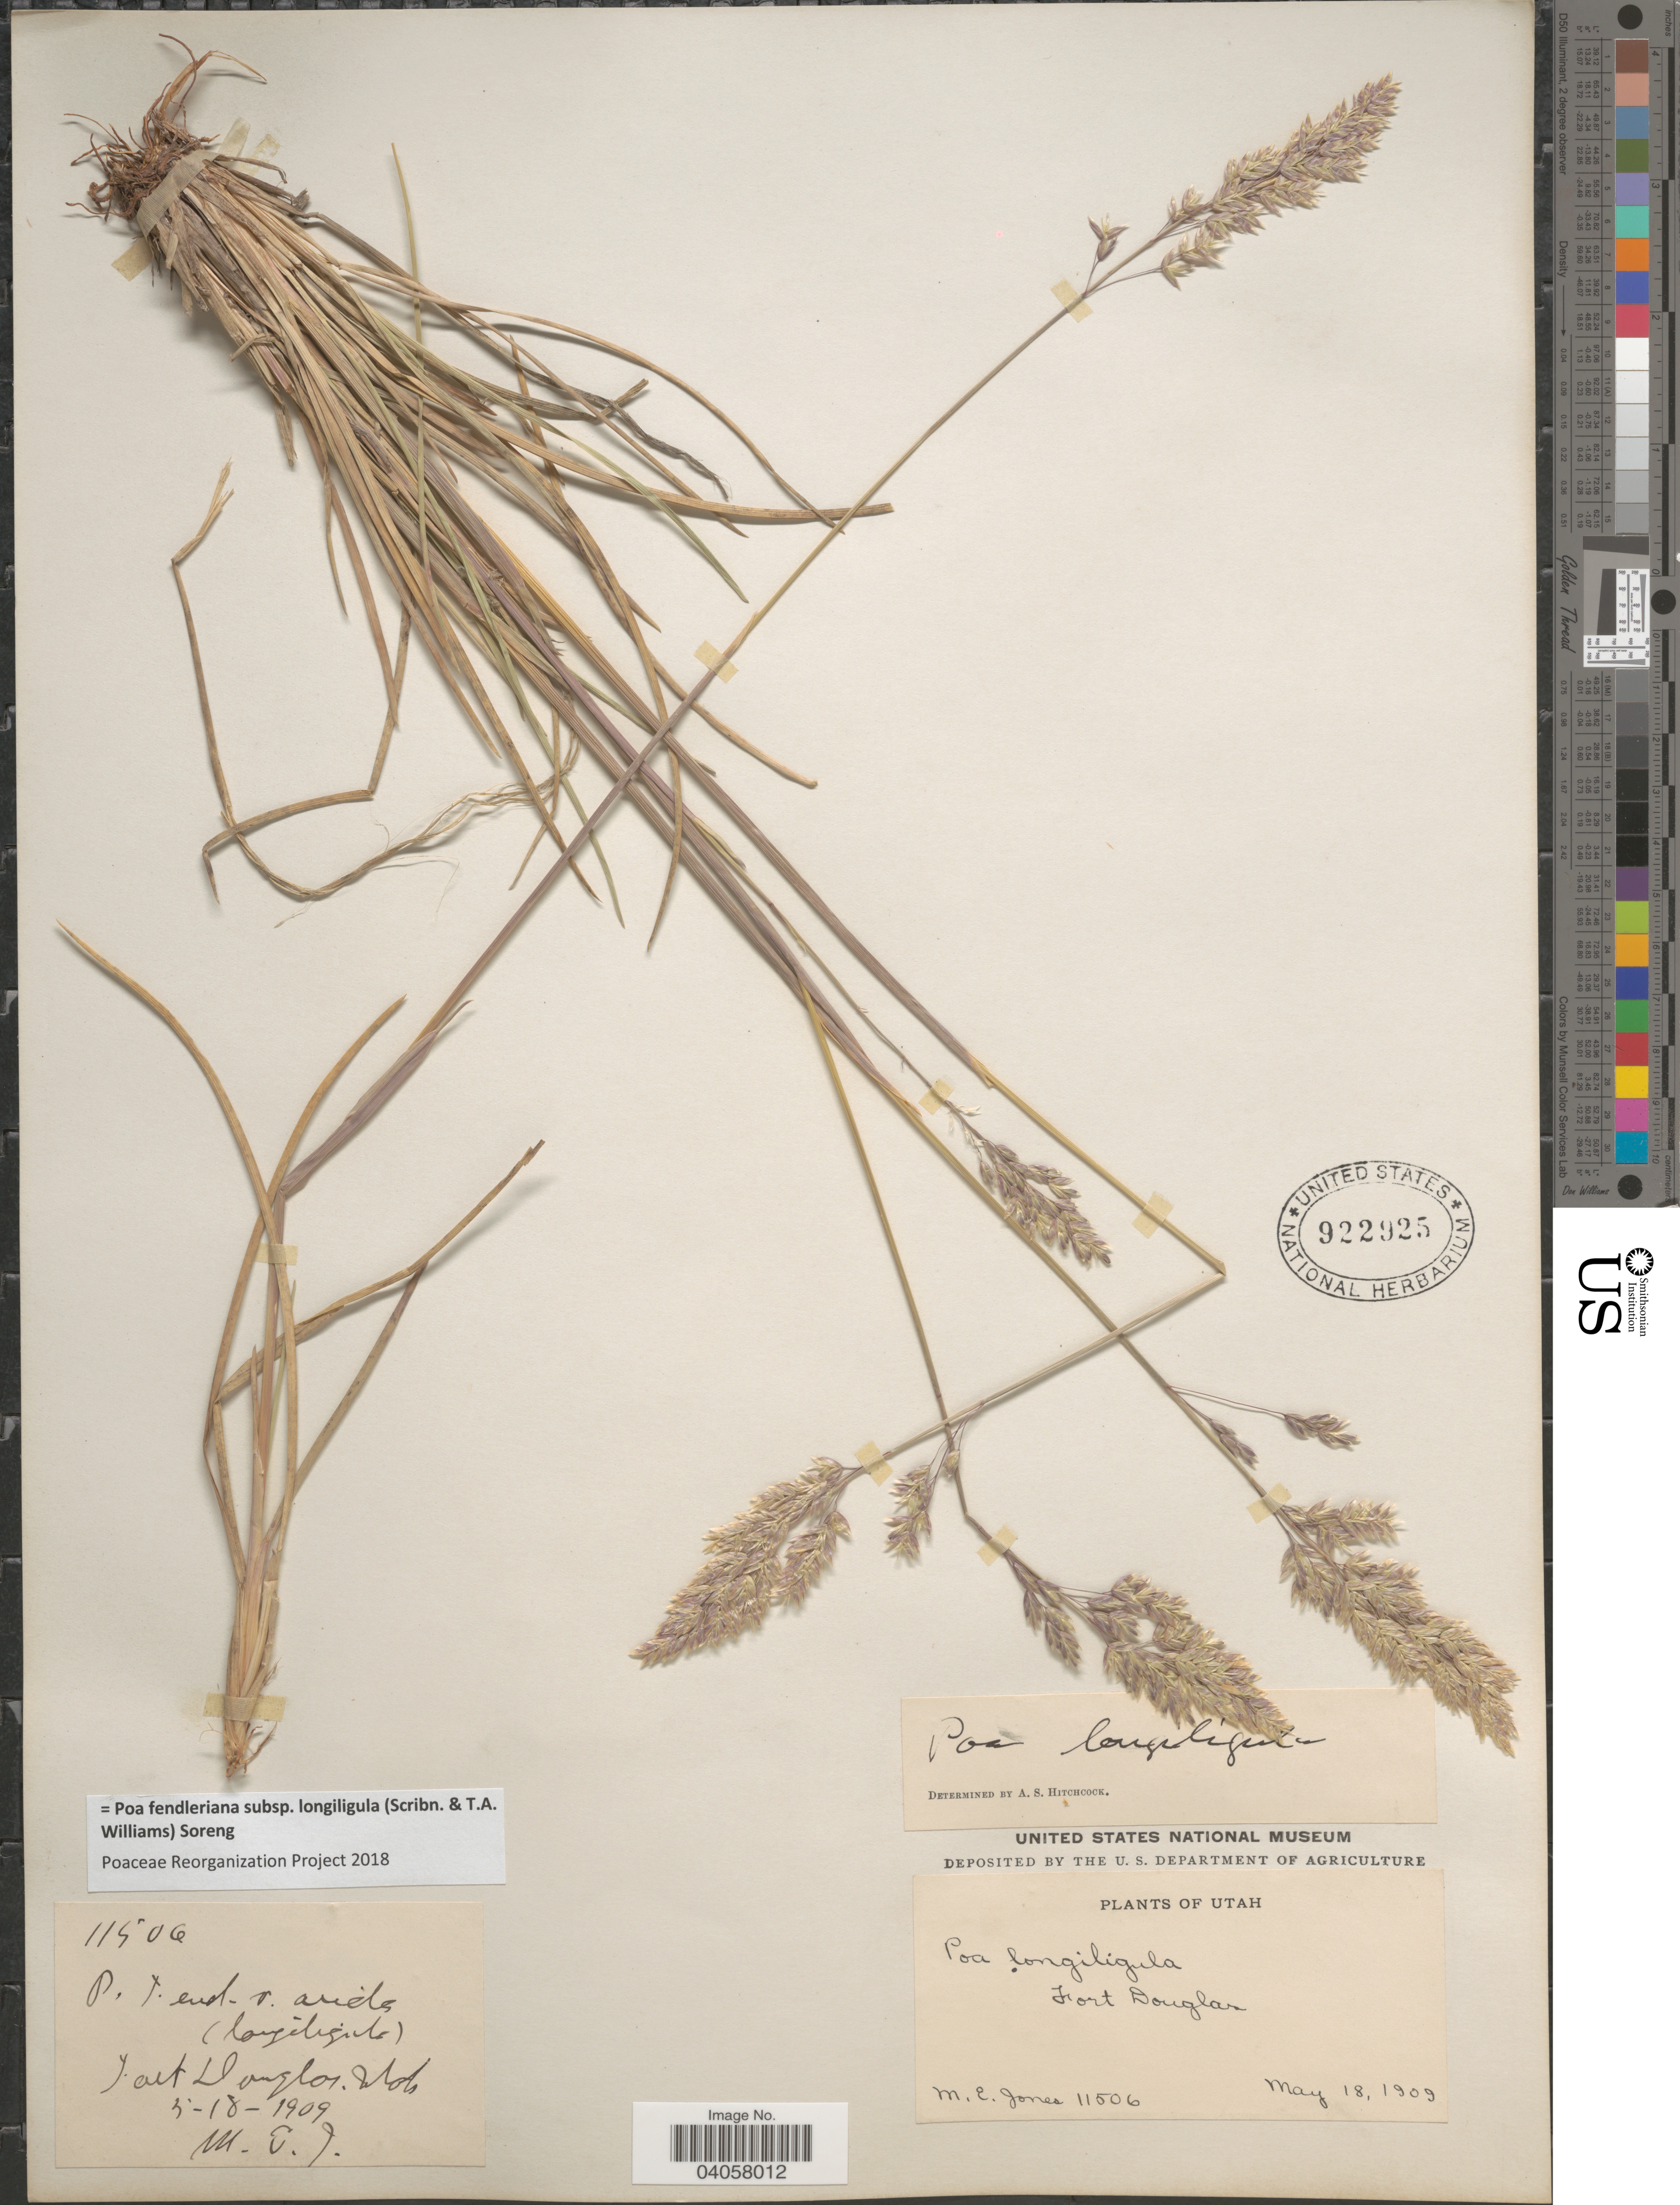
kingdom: Plantae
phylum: Tracheophyta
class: Liliopsida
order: Poales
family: Poaceae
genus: Poa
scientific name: Poa fendleriana subsp. longiligula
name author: (Scribn. & T.A. Williams) Soreng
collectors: M. E. Jones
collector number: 11506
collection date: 1909-05-18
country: United States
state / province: Utah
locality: Fort Douglas.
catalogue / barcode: US 922925